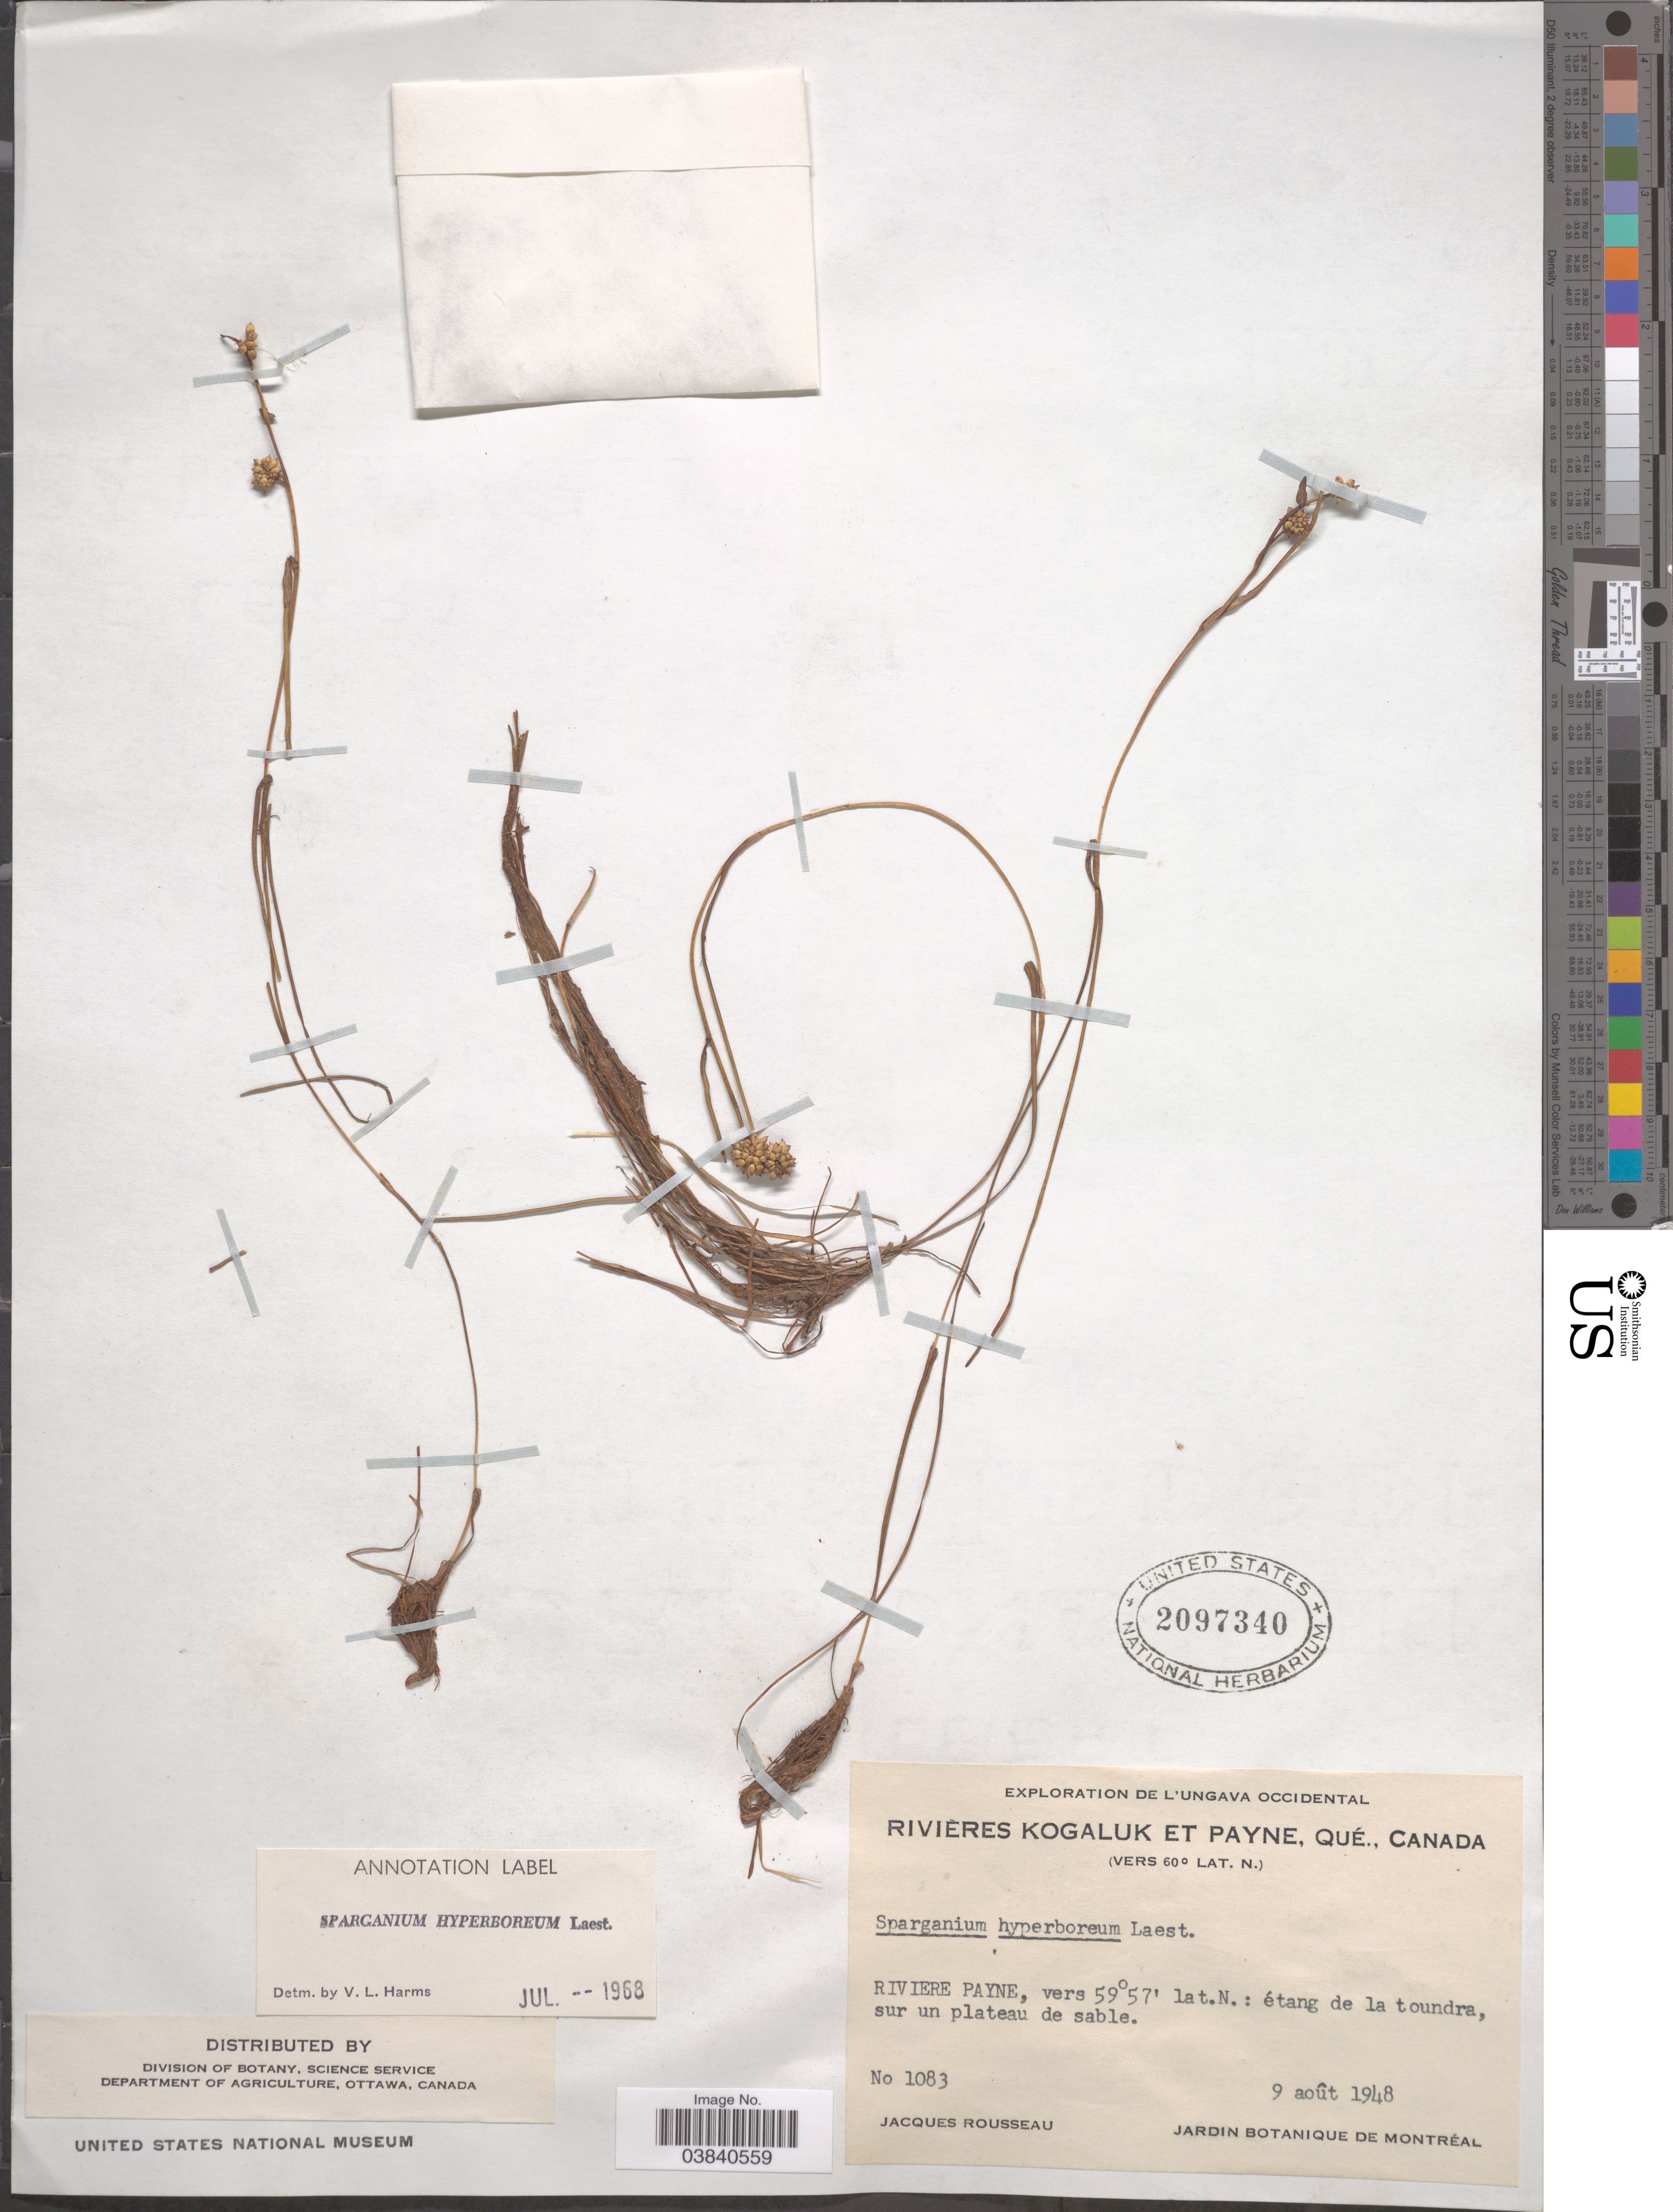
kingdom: Plantae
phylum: Tracheophyta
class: Liliopsida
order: Poales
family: Typhaceae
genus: Sparganium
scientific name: Sparganium hyperboreum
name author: Beurl. ex Laest.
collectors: J. Rousseau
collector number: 1083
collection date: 1948-08-09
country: Canada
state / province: Quebec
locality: L'Ungava Occidental. Rivieres Kogaluk et Payne. Riviere Payne: étang de la toundra, sur un plateau de sable.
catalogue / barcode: US 2097340